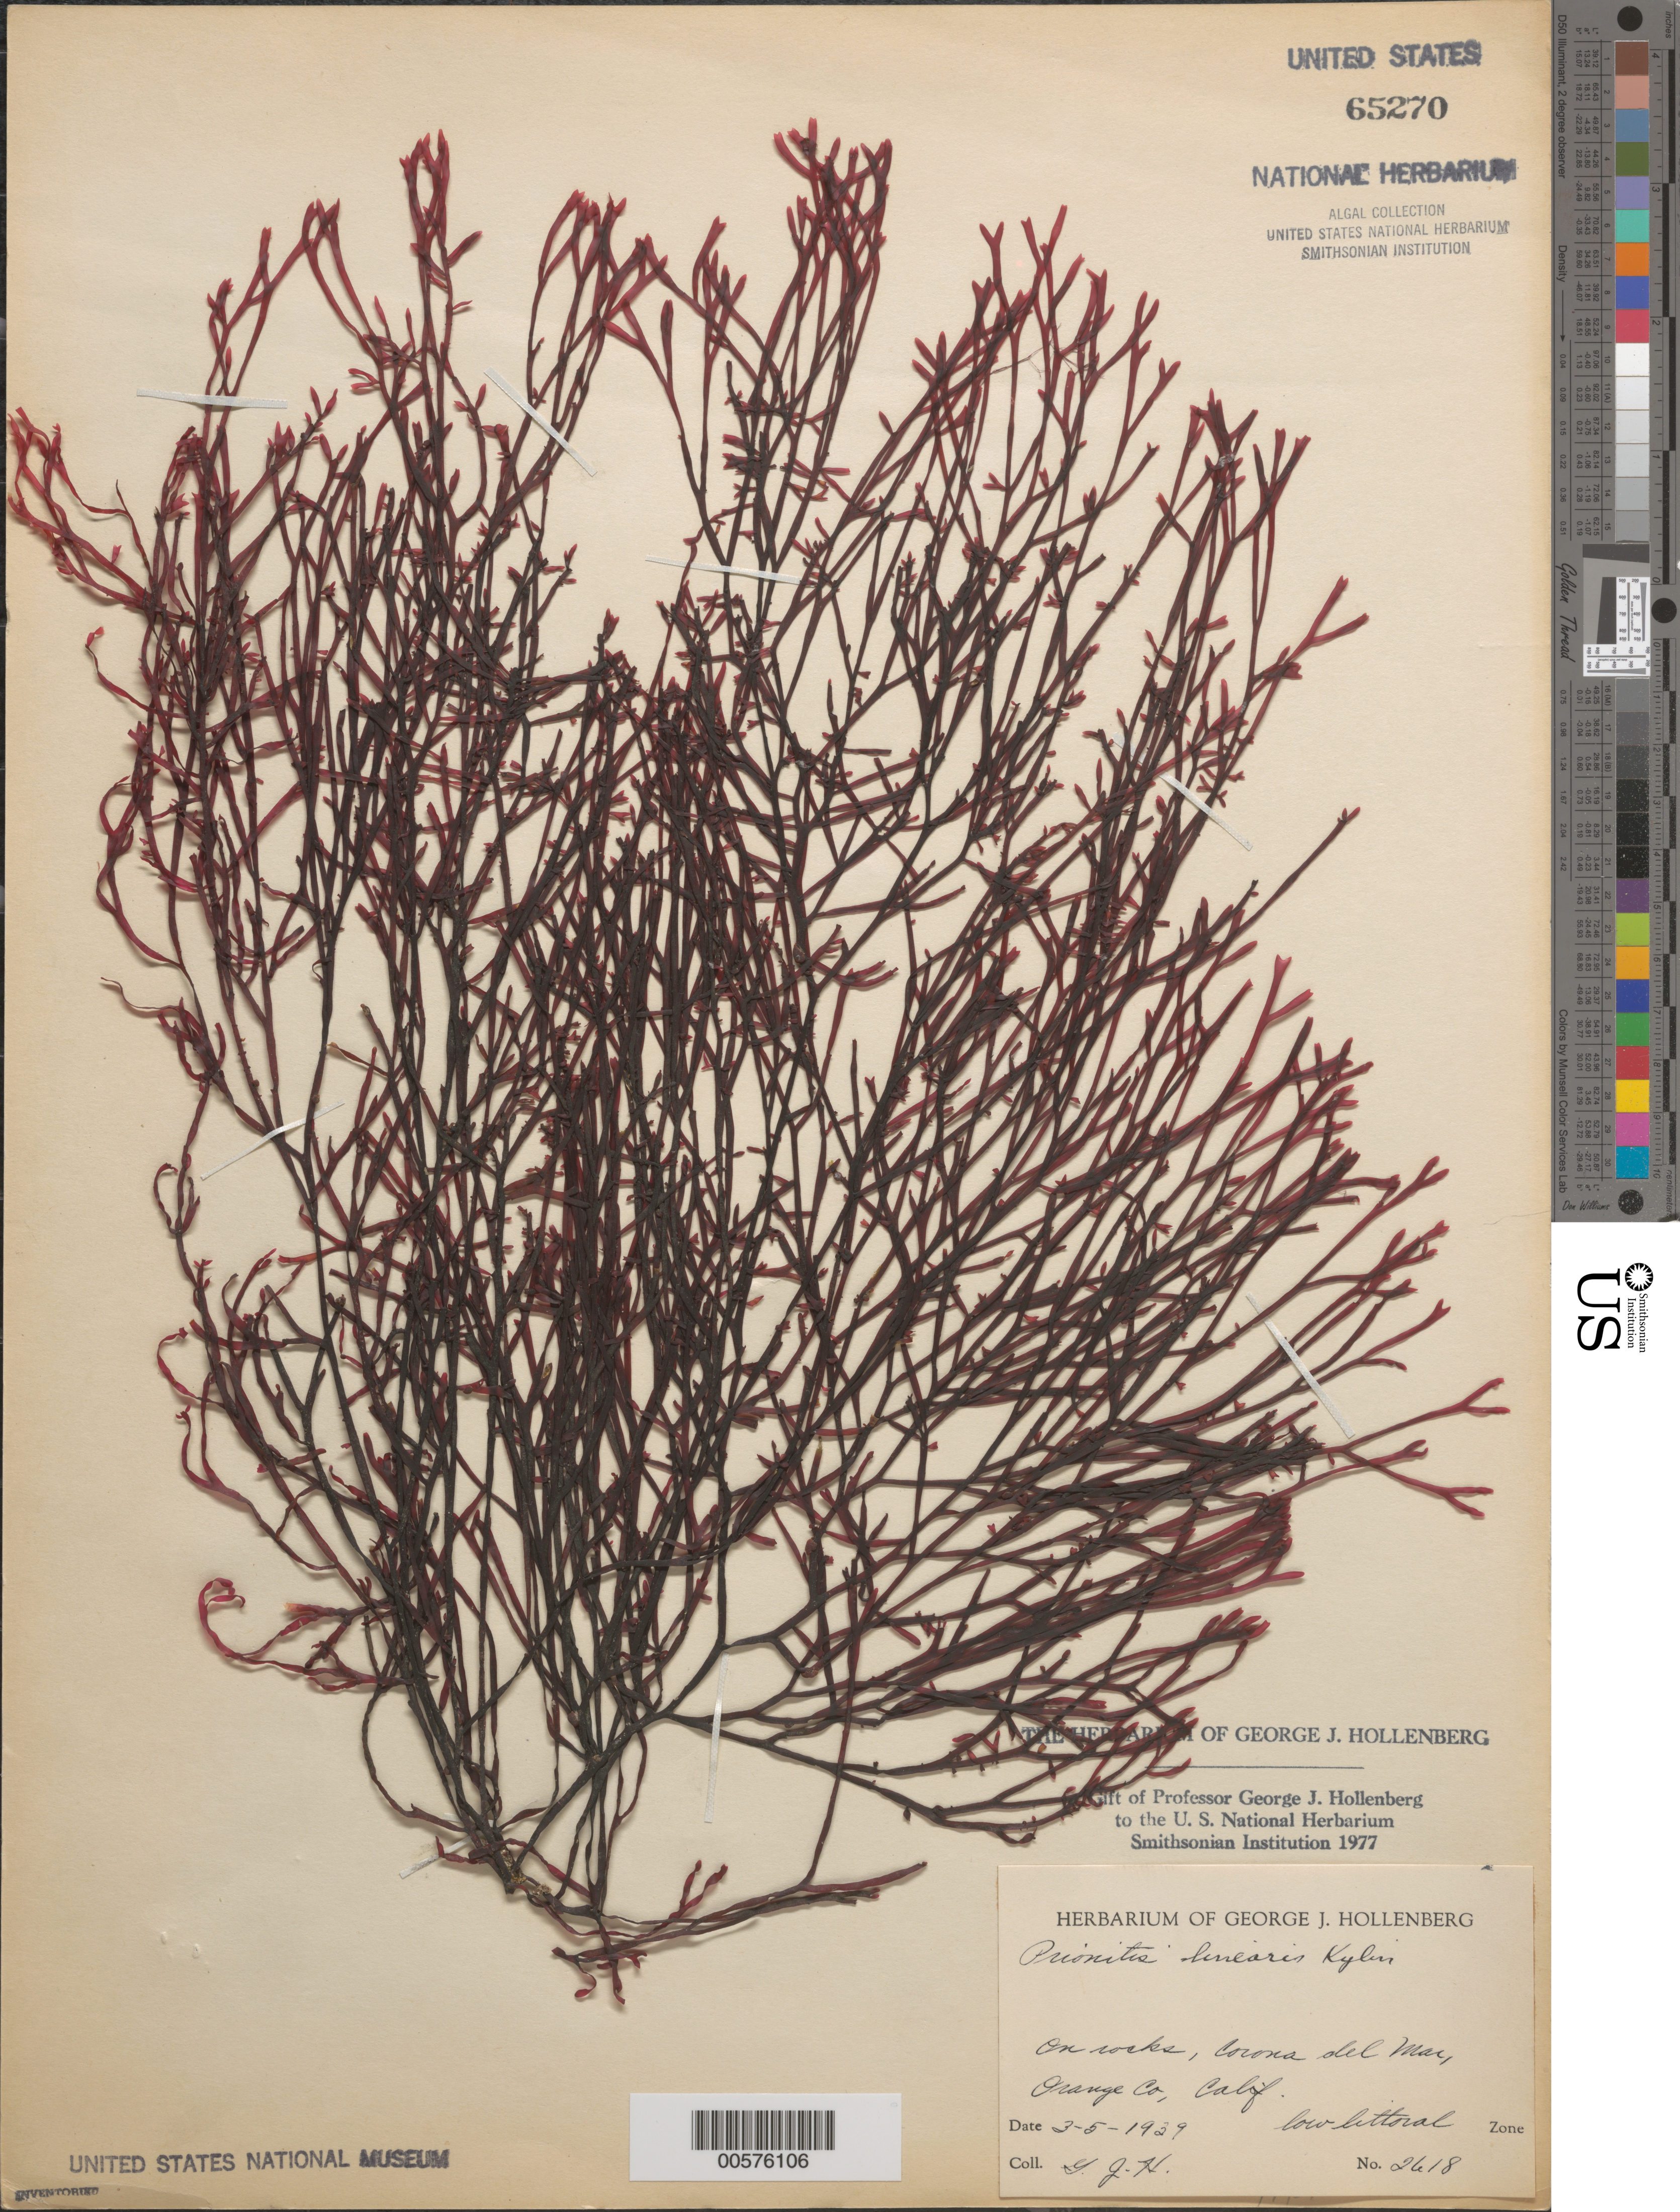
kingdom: Plantae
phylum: Rhodophyta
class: Florideophyceae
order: Cryptonemiales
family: Cryptonemiaceae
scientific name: Prionitis linearis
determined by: Hollenberg, George J.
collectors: G. Hollenberg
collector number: GJH 2618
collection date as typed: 05 Mar 1939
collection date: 1939-03-05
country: United States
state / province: California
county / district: Orange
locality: Corona del Mar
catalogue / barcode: US 65270